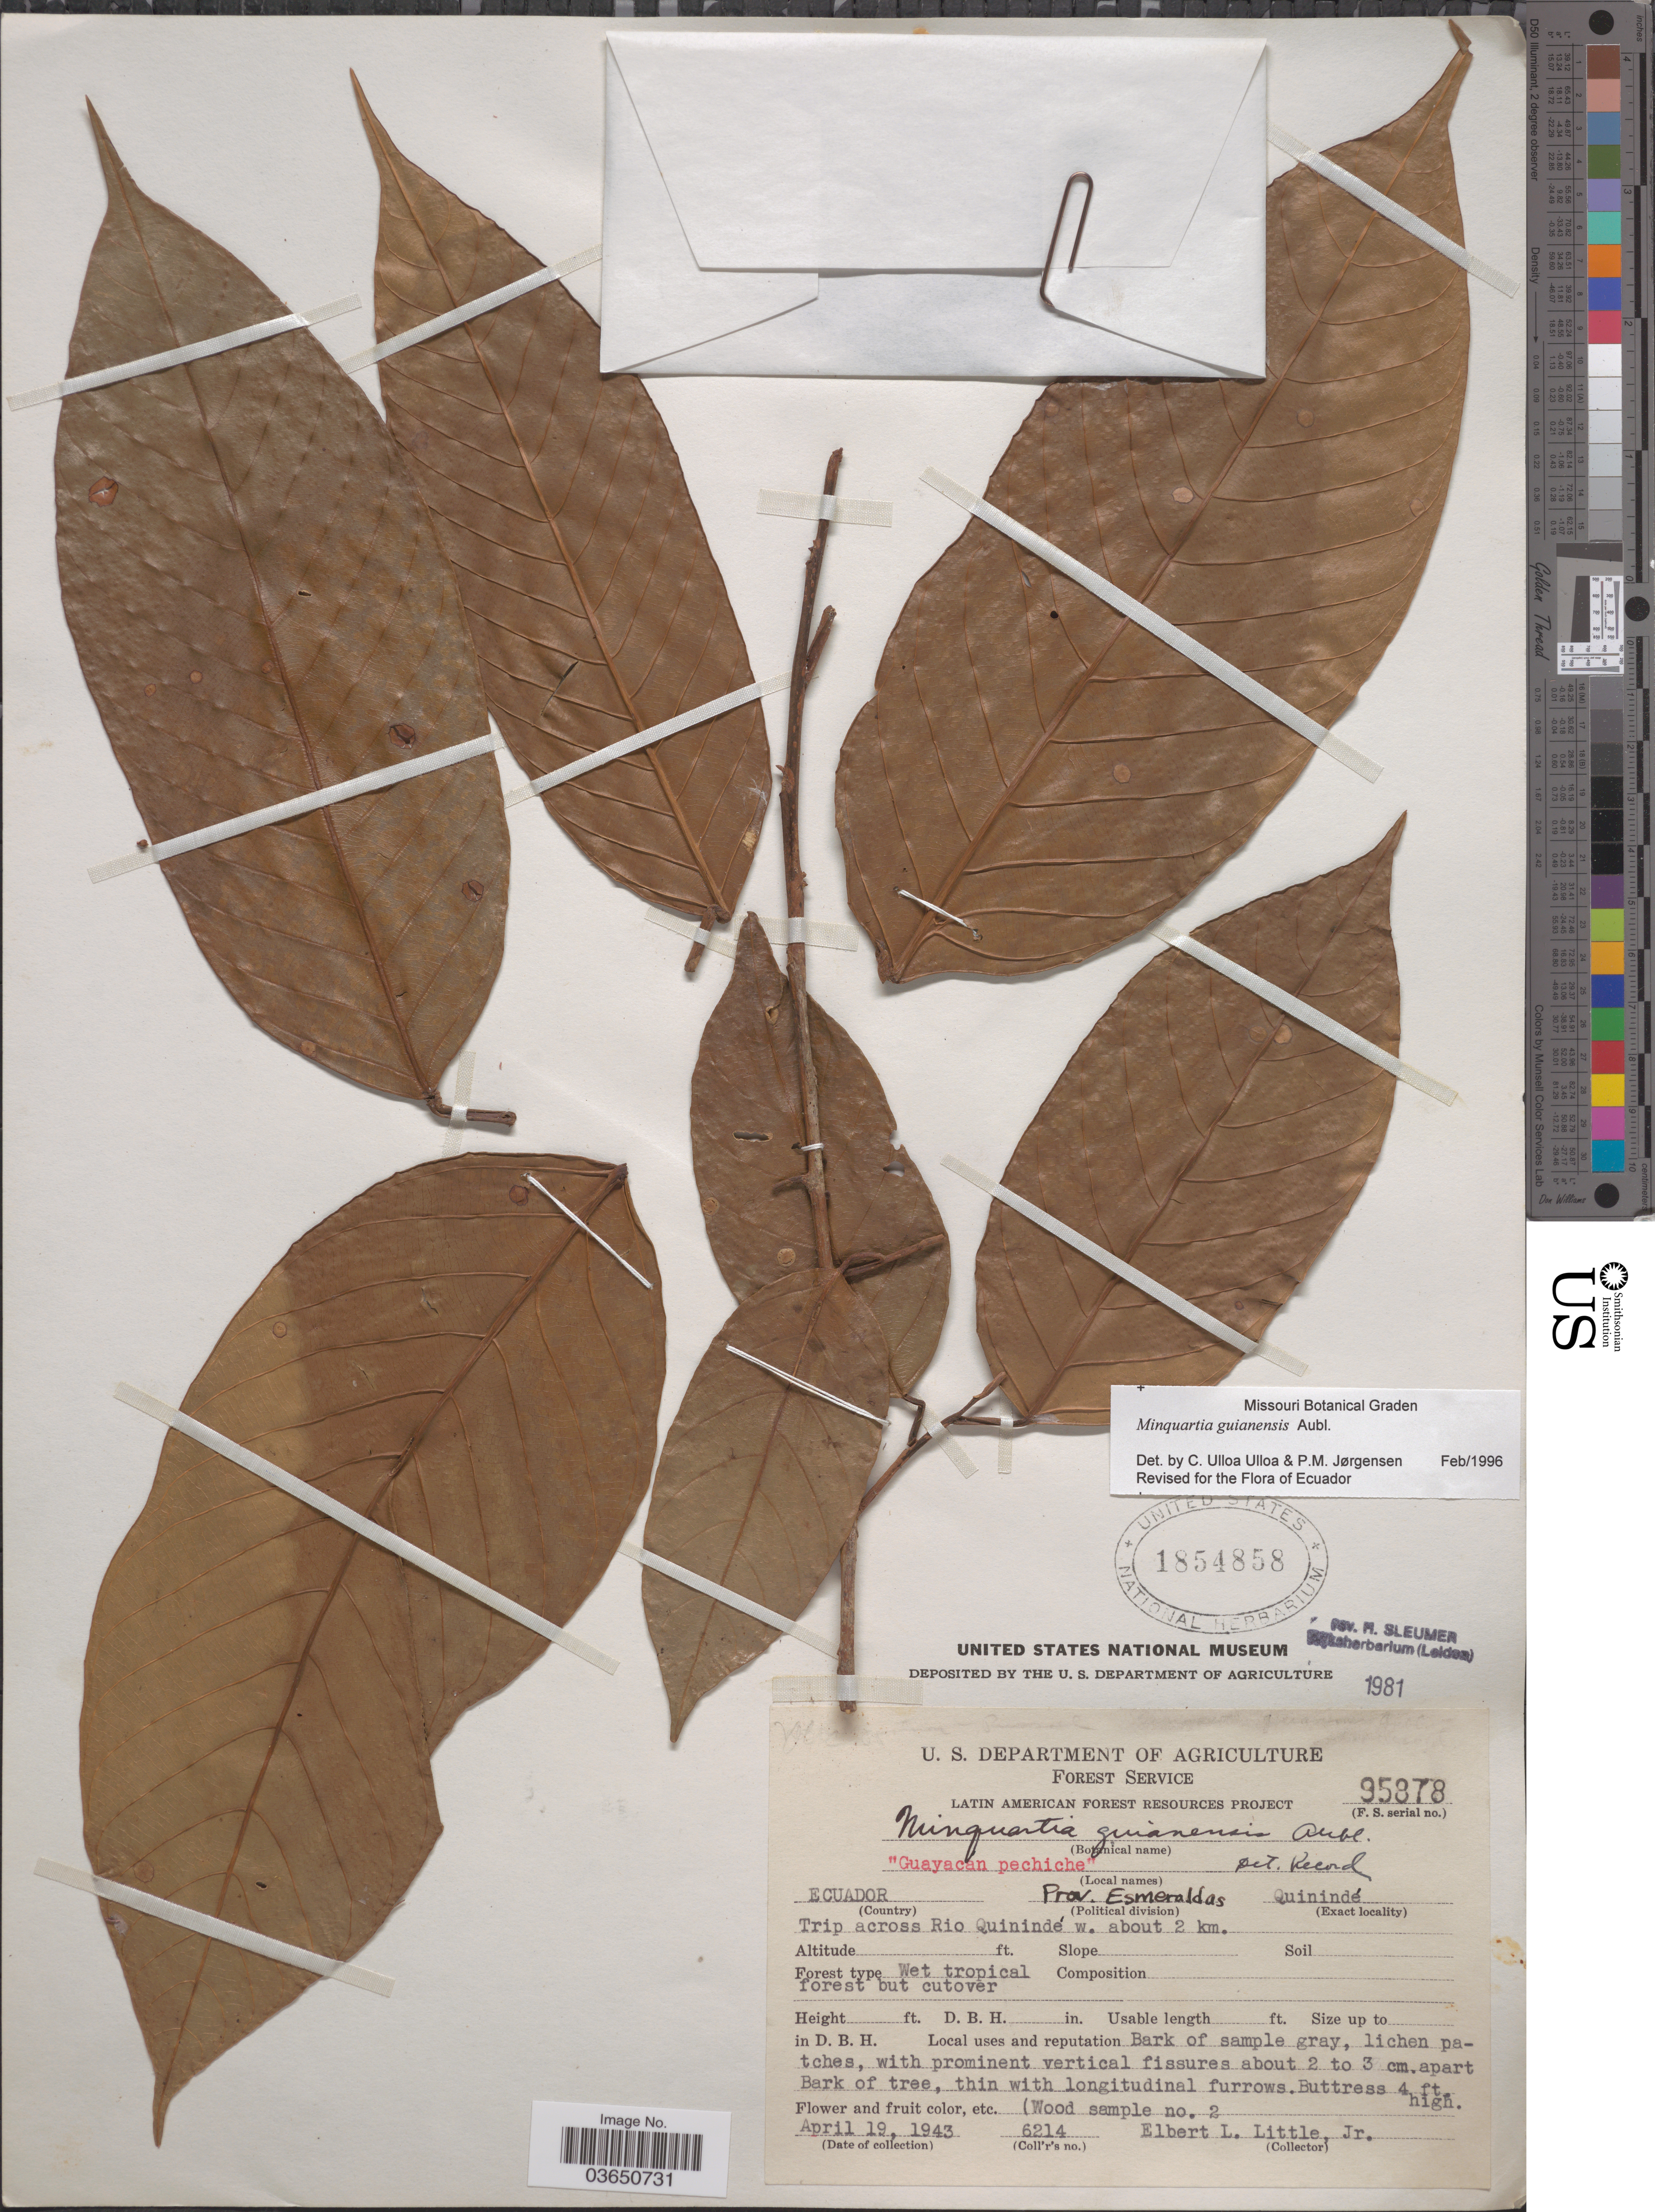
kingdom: Plantae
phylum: Tracheophyta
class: Magnoliopsida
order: Santalales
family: Coulaceae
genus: Minquartia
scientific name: Minquartia guianensis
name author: Aubl.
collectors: E. L. Little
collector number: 6214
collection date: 1943-04-19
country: Ecuador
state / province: Esmeraldas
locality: Quinindé. Trip across Rio Quinindé w. about 2 km.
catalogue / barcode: US 1854858